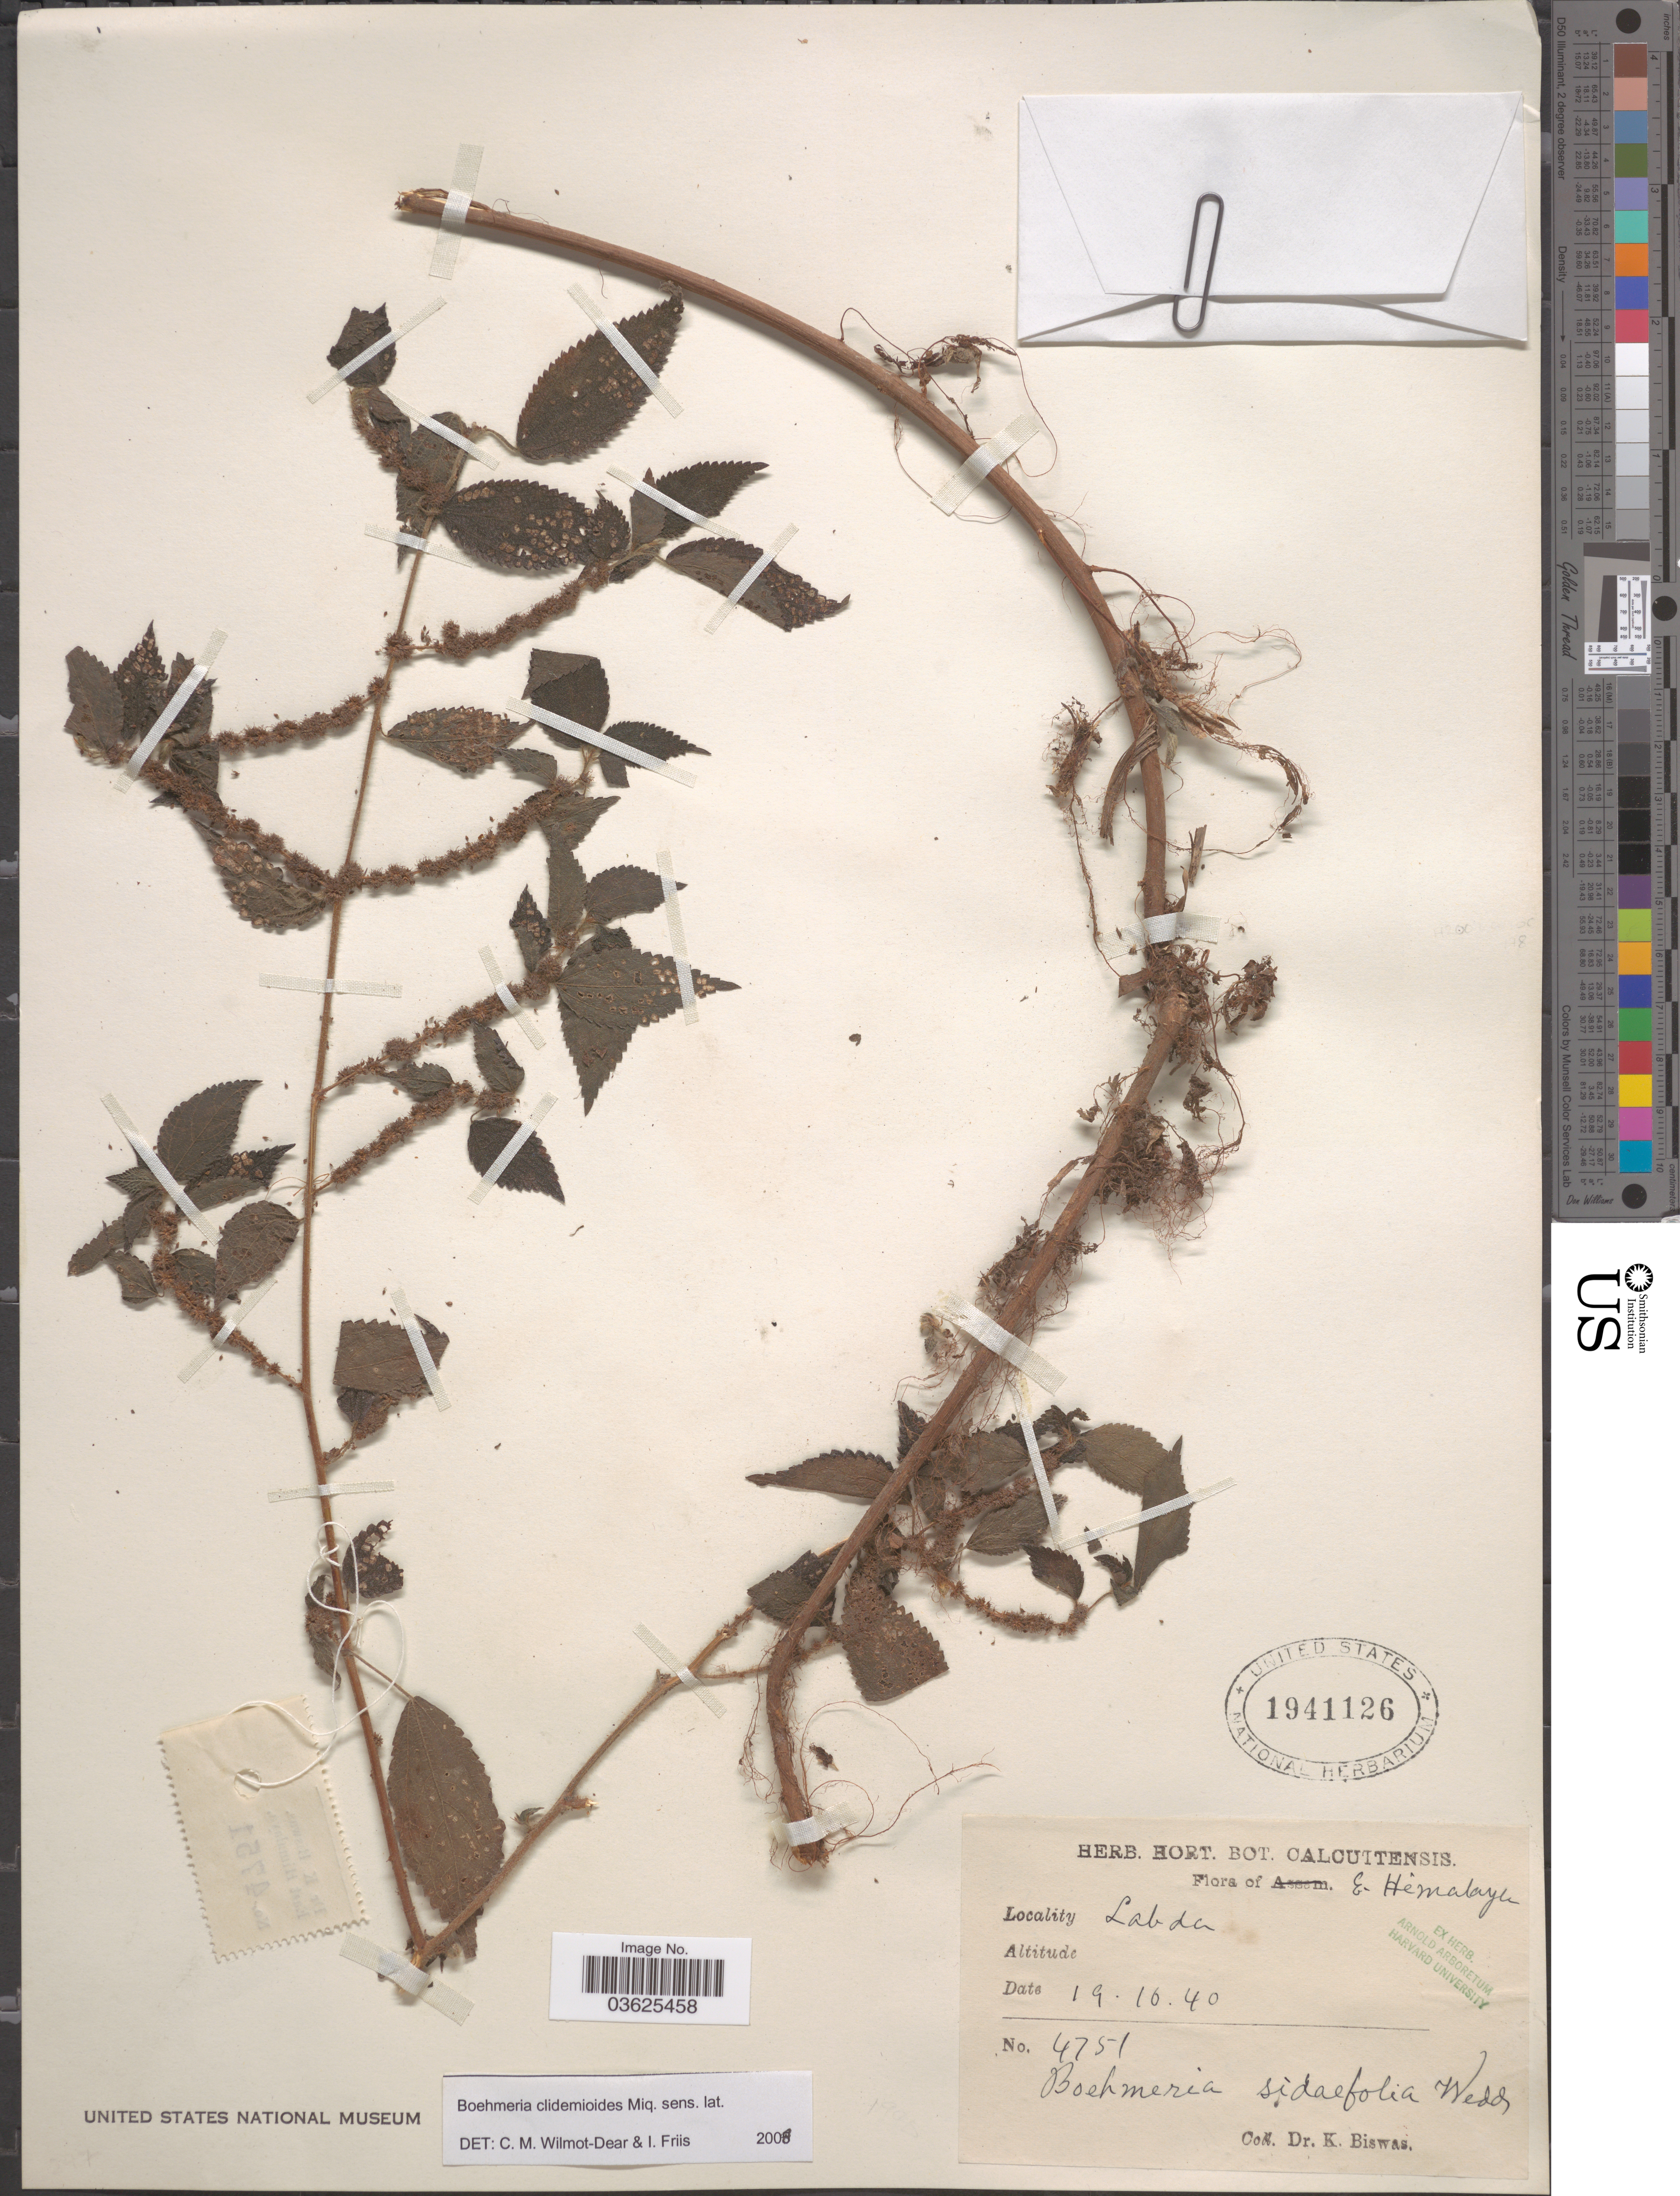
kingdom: Plantae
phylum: Tracheophyta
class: Magnoliopsida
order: Rosales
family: Urticaceae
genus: Boehmeria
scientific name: Boehmeria clidemioides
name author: Miq.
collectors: K. Biswas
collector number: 4751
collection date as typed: Transcribed d/m/y: 19/10/40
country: India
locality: E. Himalaya. Labda.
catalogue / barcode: US 1941126